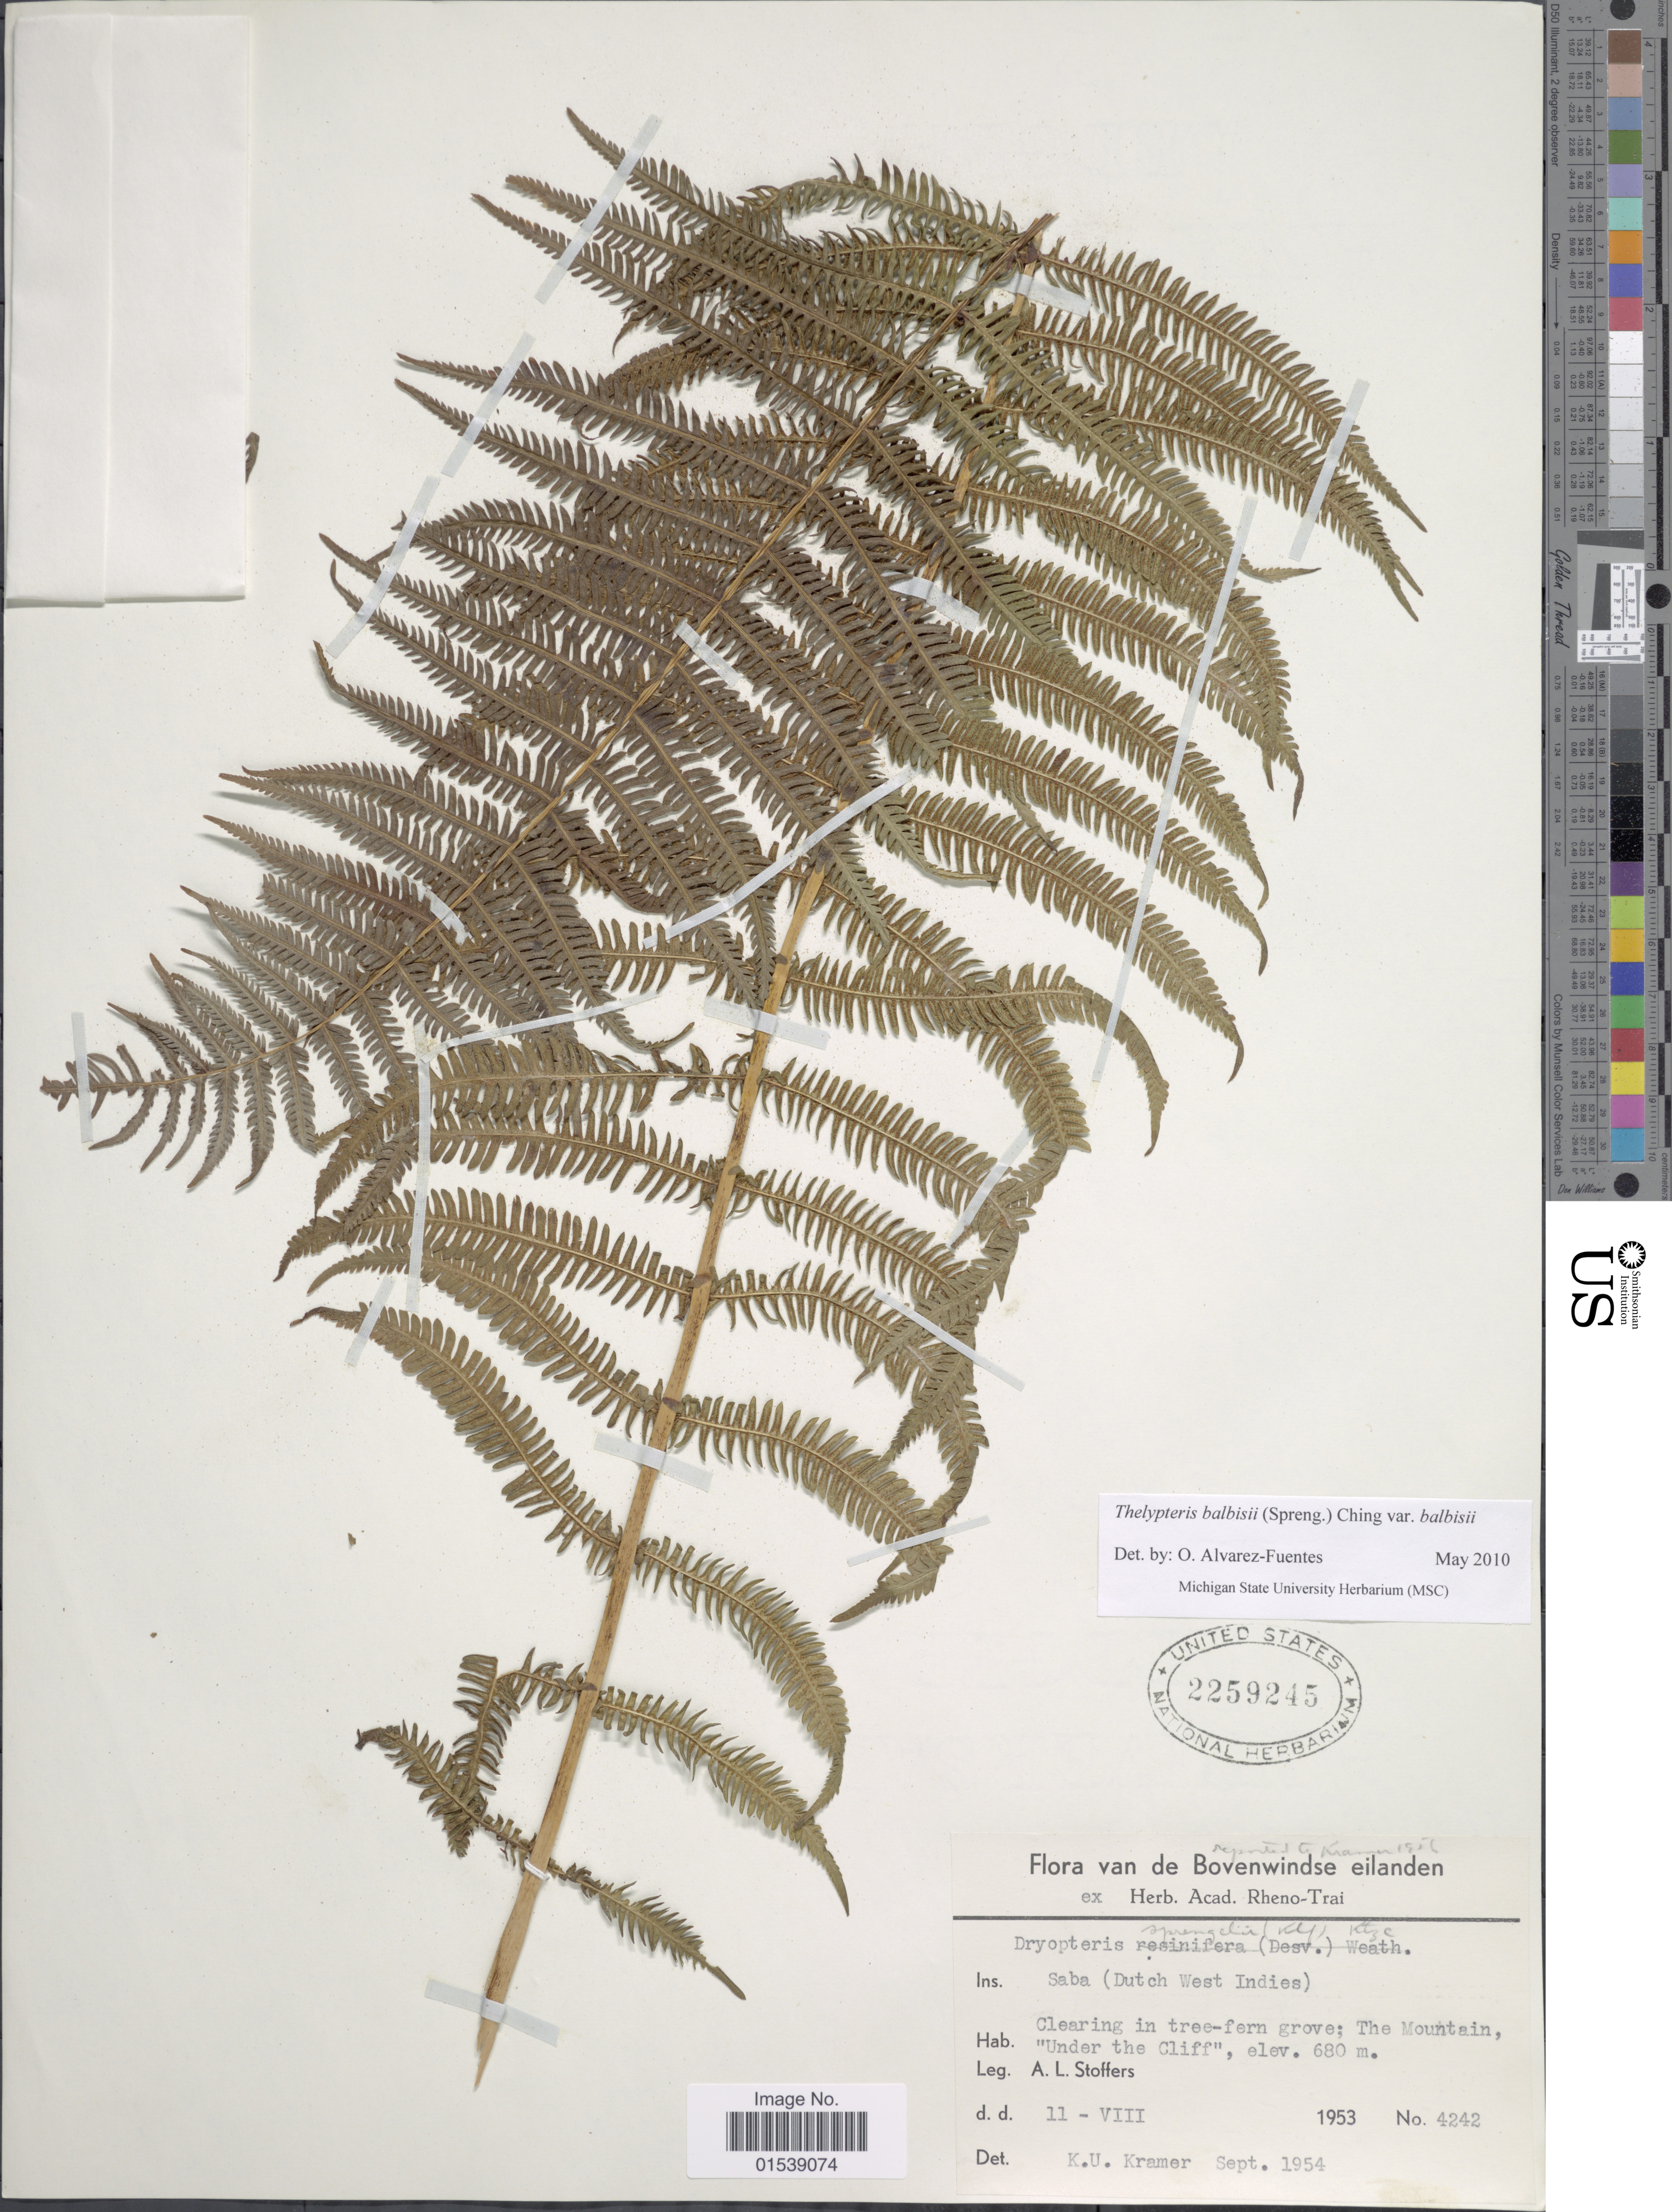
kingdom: Plantae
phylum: Tracheophyta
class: Polypodiopsida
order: Polypodiales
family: Thelypteridaceae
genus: Amauropelta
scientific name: Amauropelta balbisii (Spreng.) comb. nov., ined. 2015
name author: (Spreng.)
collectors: A. Stoffers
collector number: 4242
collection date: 1953-08-02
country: Netherlands Antilles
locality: Bovenwindse eilanden, Ins. Saba (Dutch West Indies), the mountain Under the Cliff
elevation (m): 680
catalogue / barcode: US 2259245